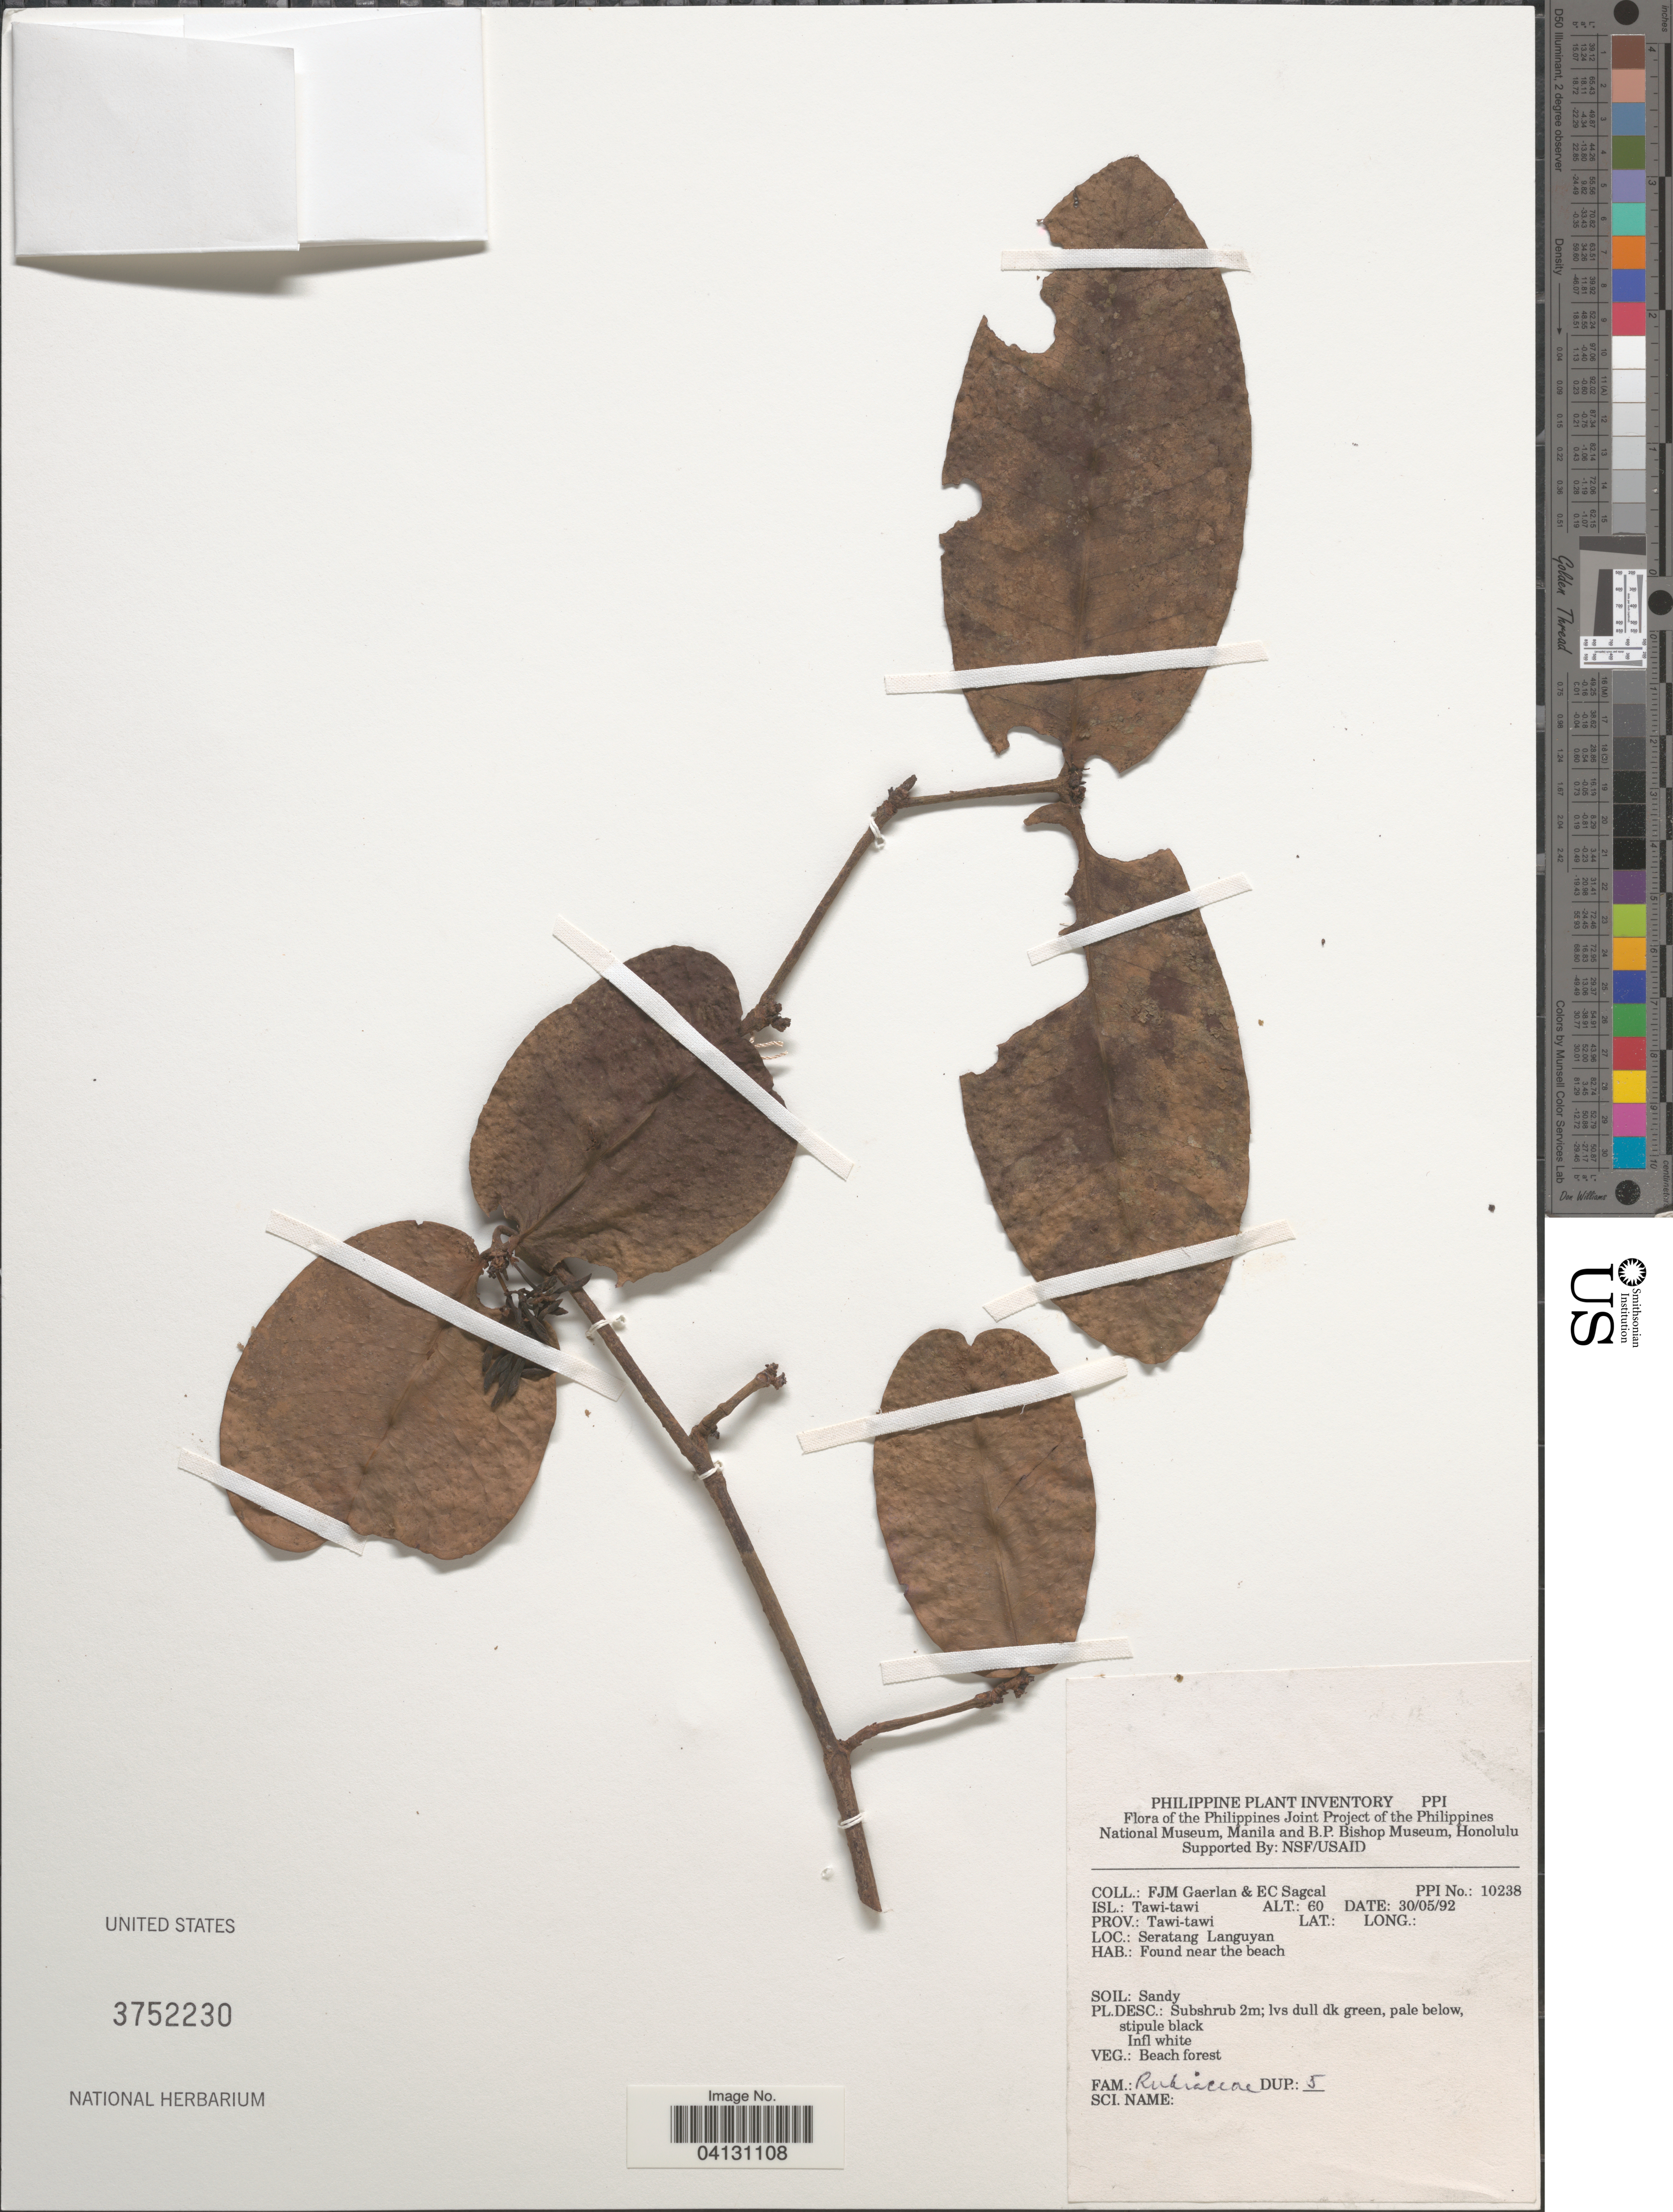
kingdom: Plantae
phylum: Tracheophyta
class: Magnoliopsida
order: Gentianales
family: Rubiaceae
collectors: F. Gaerlan & E. Sagcal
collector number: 10238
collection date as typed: Transcribed d/m/y: 30/5/92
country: Philippines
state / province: Muslim Mindanao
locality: The Philippines Joint Project of the Philippines National Museum, Manila and B.P. Bishop Museum, Honolulu. Isl.: Tawi-tawi. Prov.: Tawi-tawi. Seratang Languyan. Near the beach.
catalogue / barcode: US 3752230